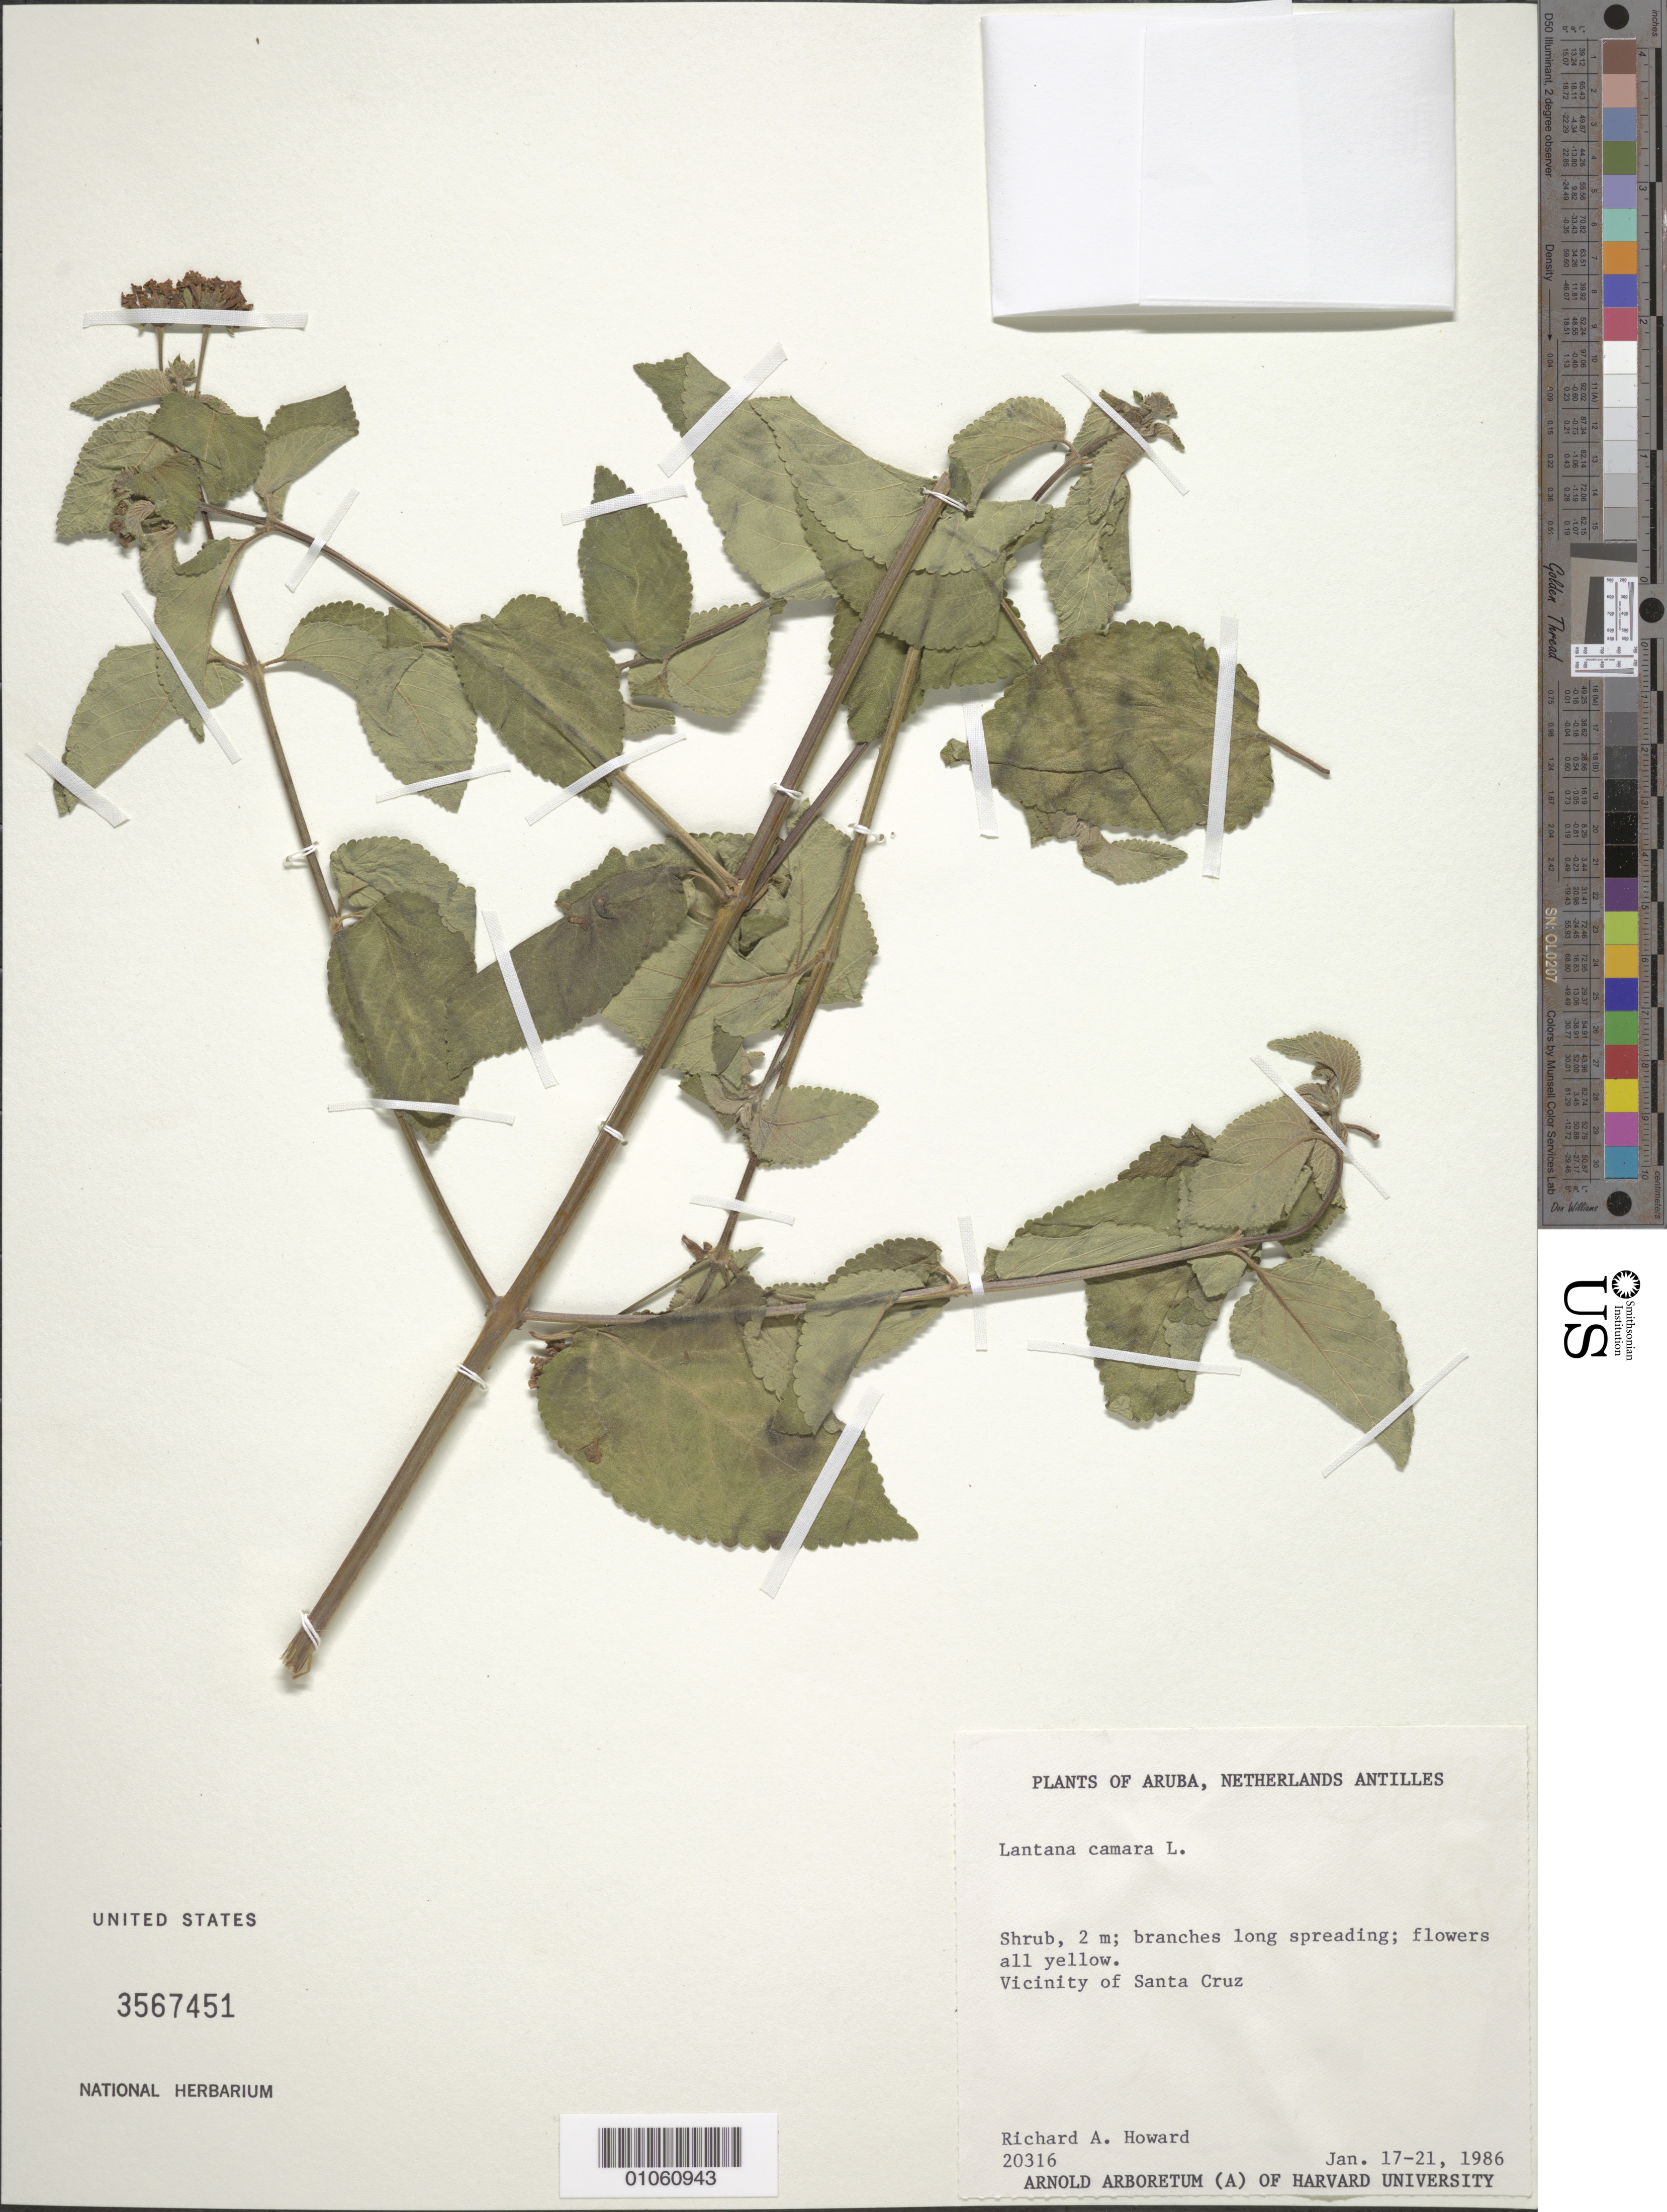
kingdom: Plantae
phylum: Tracheophyta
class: Magnoliopsida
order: Lamiales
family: Verbenaceae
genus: Lantana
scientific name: Lantana camara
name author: L.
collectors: R. A. Howard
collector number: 20316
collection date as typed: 17 Jan 1986 to 21 Jan 1986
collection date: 1986-01-17/1986-01-21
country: Aruba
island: Aruba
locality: Santa Cruz vicinity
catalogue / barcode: US 3567451